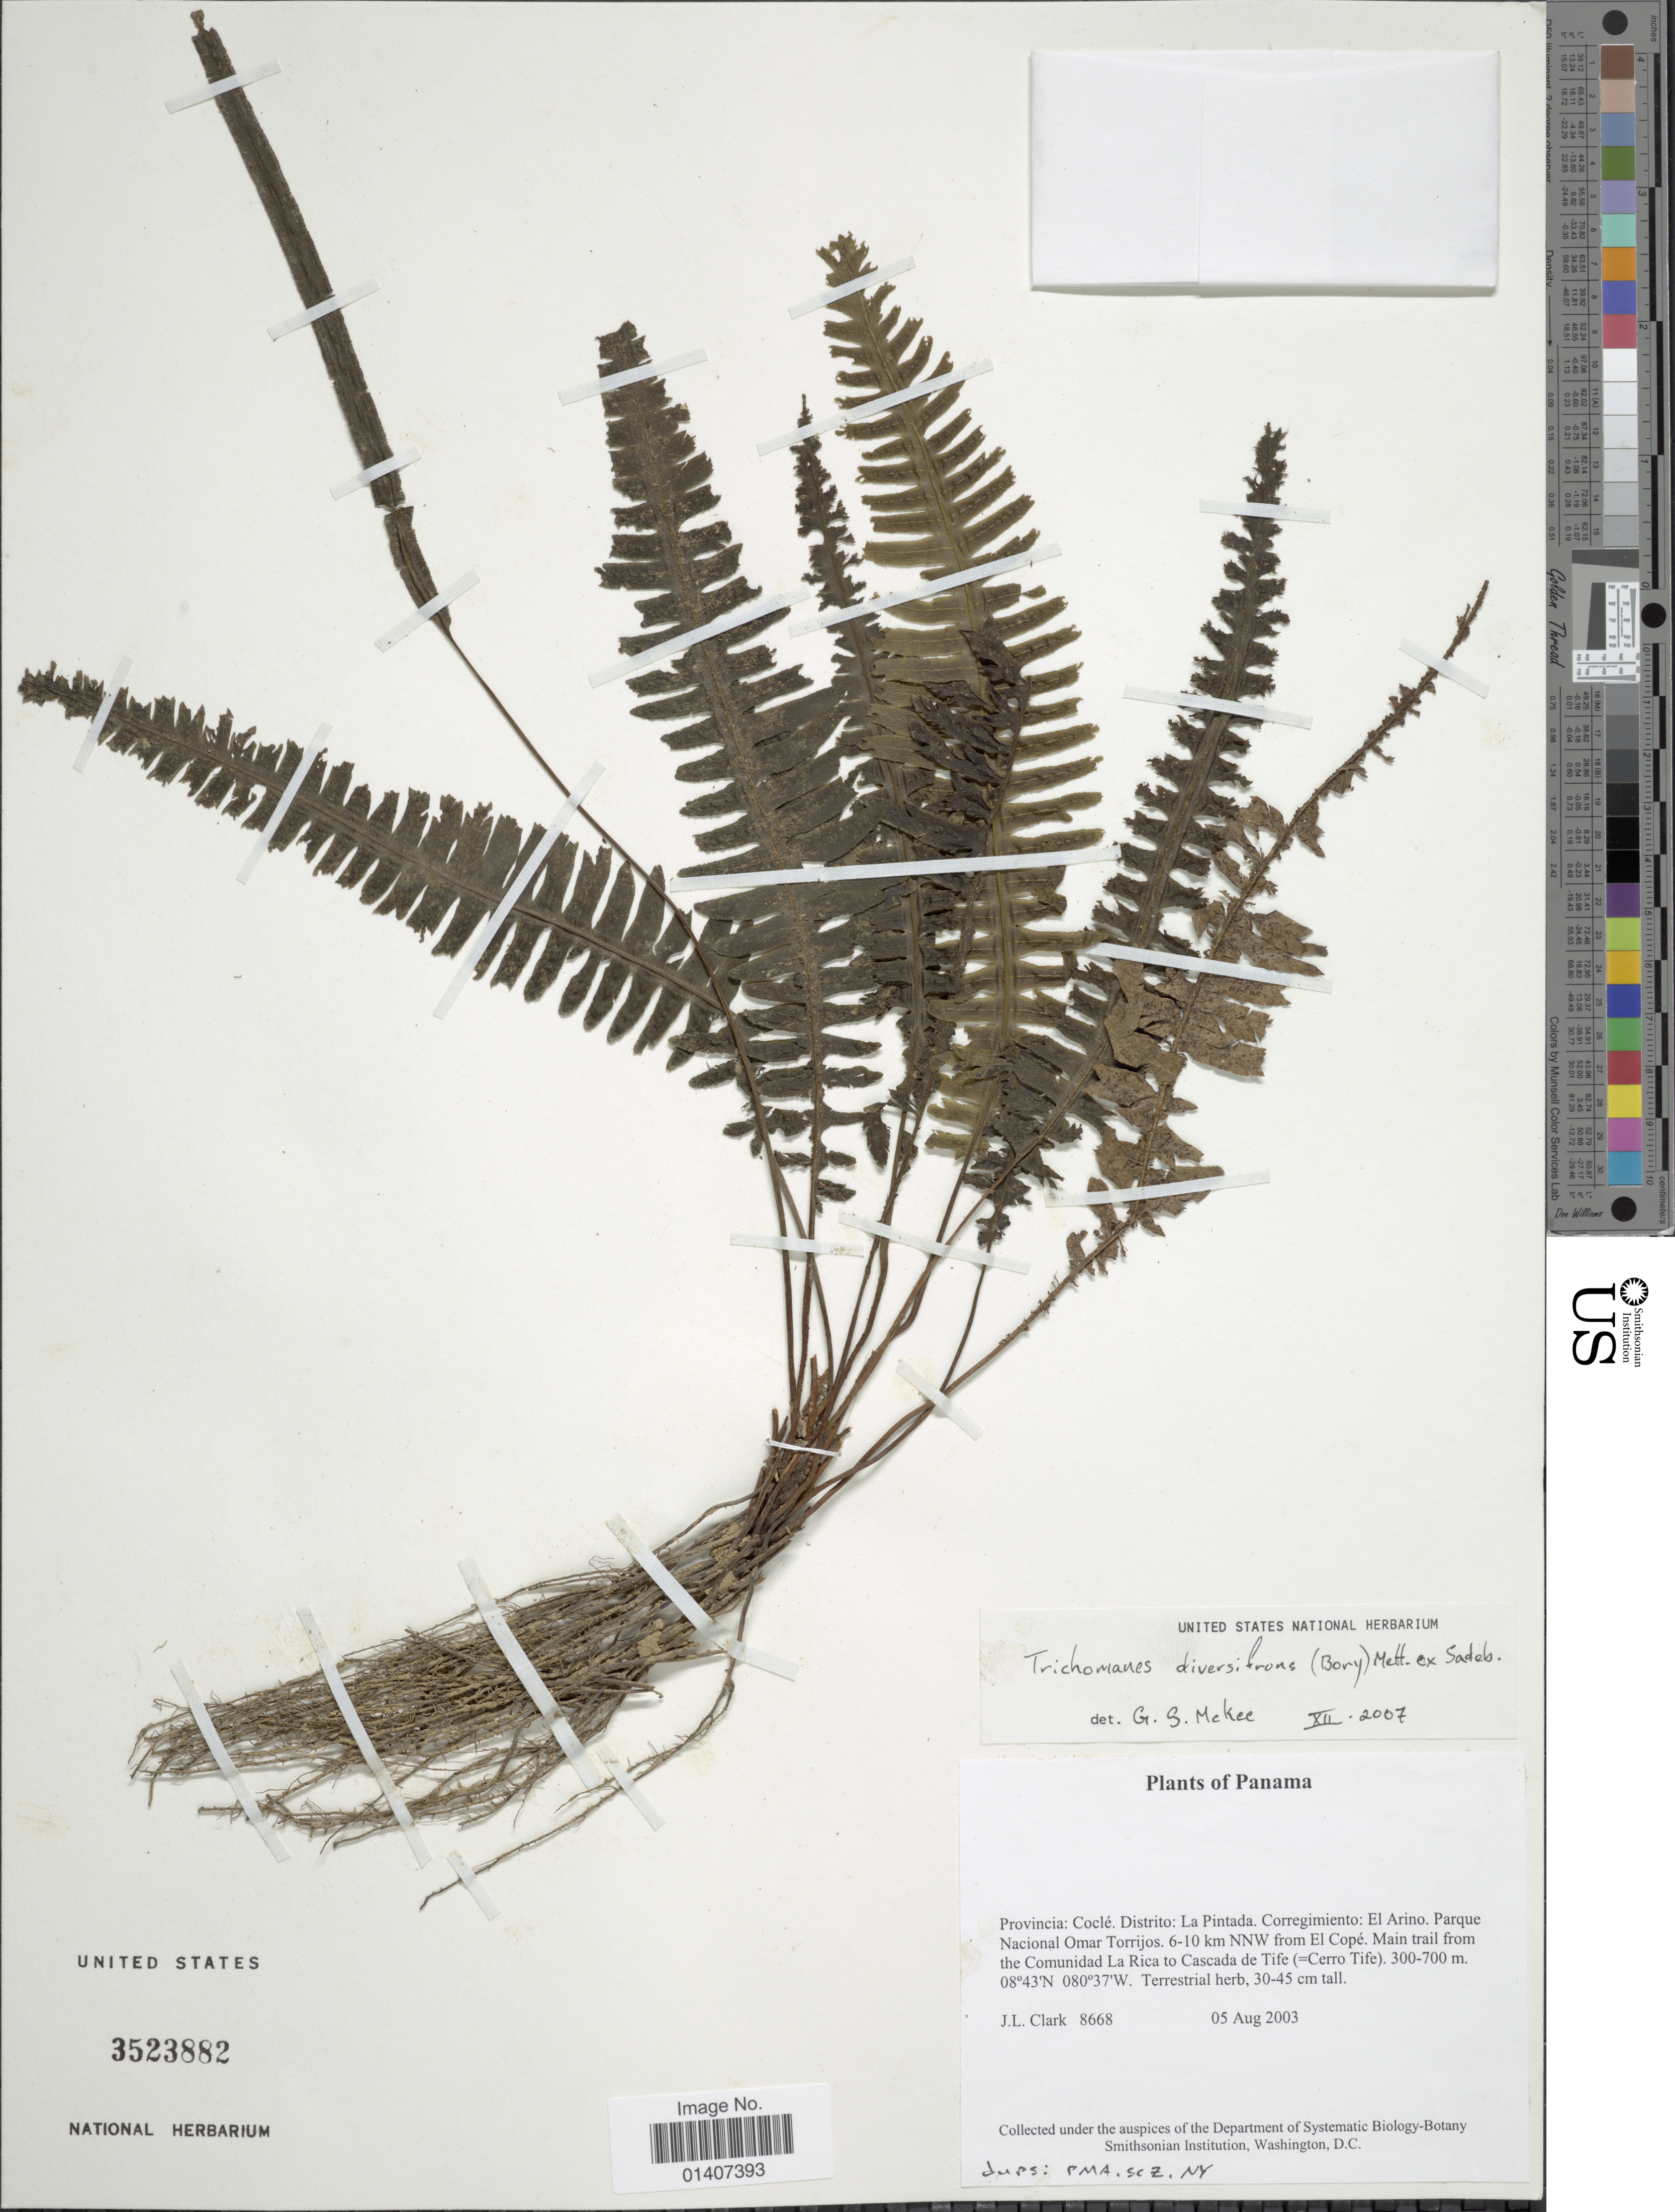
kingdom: Plantae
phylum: Tracheophyta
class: Polypodiopsida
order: Hymenophyllales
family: Hymenophyllaceae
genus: Trichomanes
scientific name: Trichomanes diversifrons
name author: (Bory) Mett. ex Sadeb.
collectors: J. L. Clark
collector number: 8668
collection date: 2003-08-05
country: Panama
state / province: Coclé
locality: Provincia: Coclé, Distrito: La Pintada, Corregimiento: El Arino, parque Nacional Omar Torrijos, 6-10 km NNW from El Copé, main trail from the Communidad La Rica to Cascada de Tife(=Cerro tife)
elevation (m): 300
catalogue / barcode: US 3523882